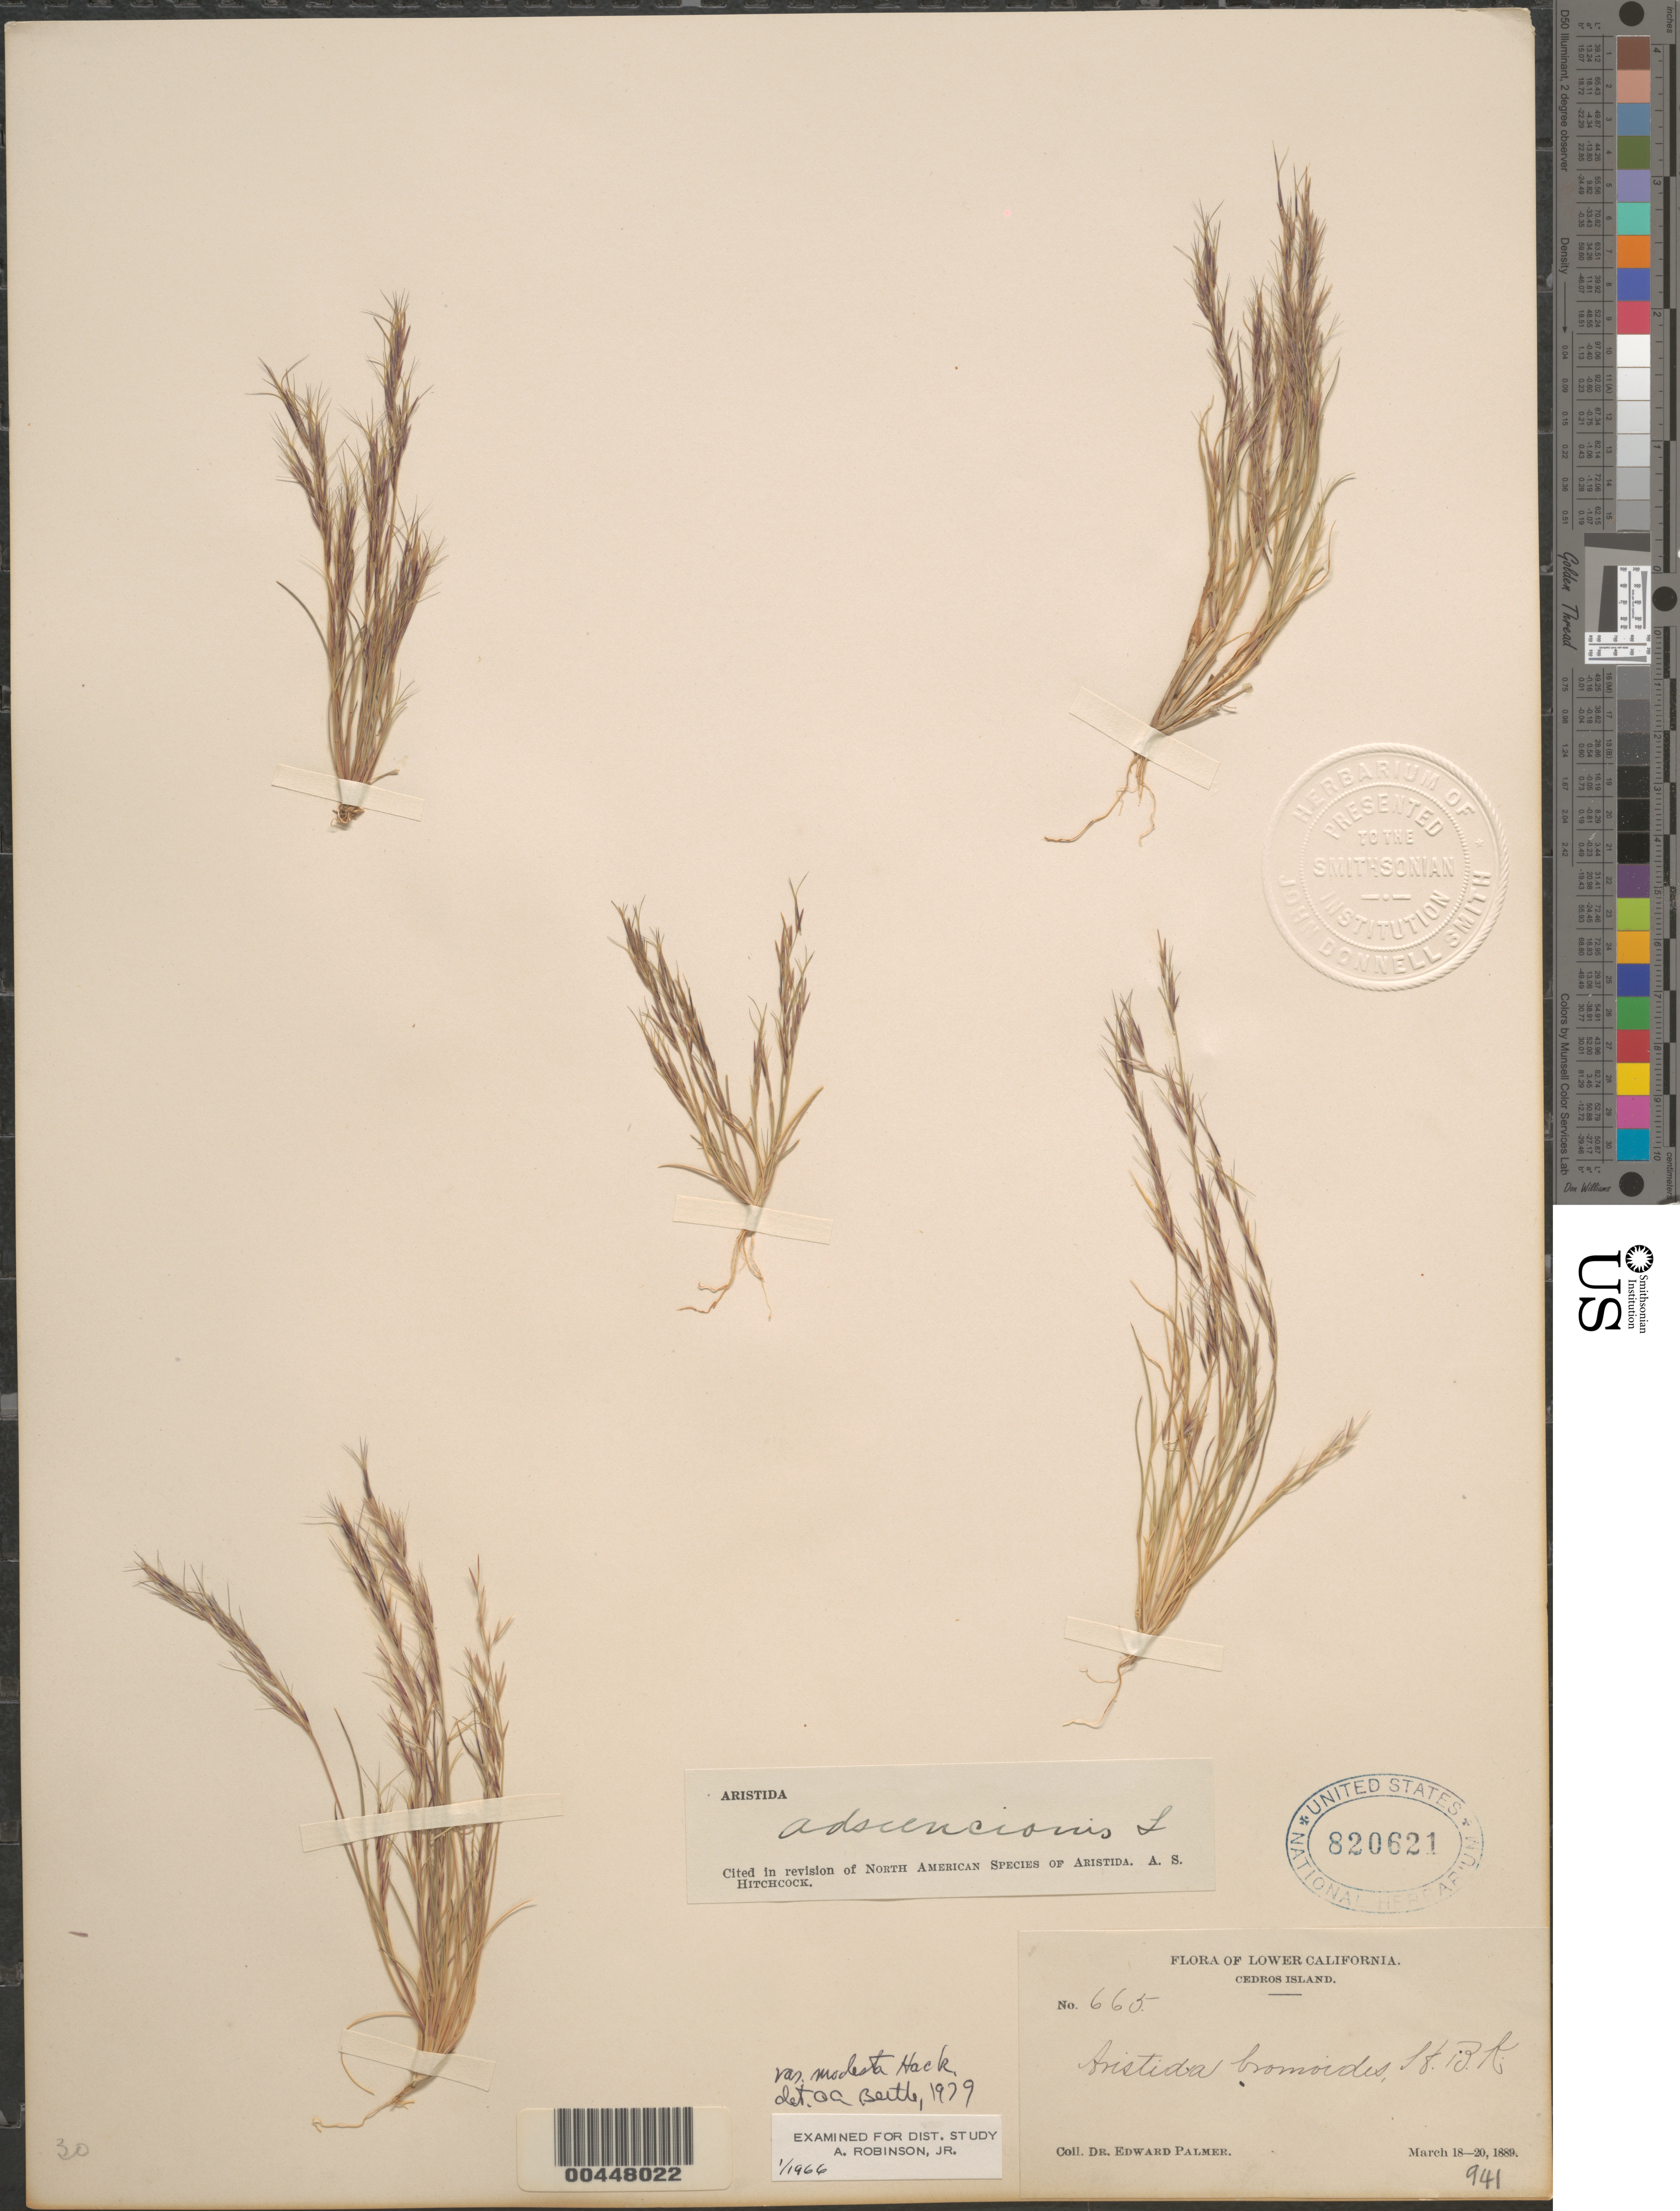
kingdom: Plantae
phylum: Tracheophyta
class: Liliopsida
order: Poales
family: Poaceae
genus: Aristida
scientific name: Aristida adscensionis var. modesta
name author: Hack. in Stuck.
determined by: Beetle, Alan A.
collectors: E. Palmer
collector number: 665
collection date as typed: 18 Mar 1889 to 20 Mar 1889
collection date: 1889-03-18/1889-03-20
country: Mexico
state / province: Baja California Norte / Baja California Sur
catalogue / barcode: US 820621